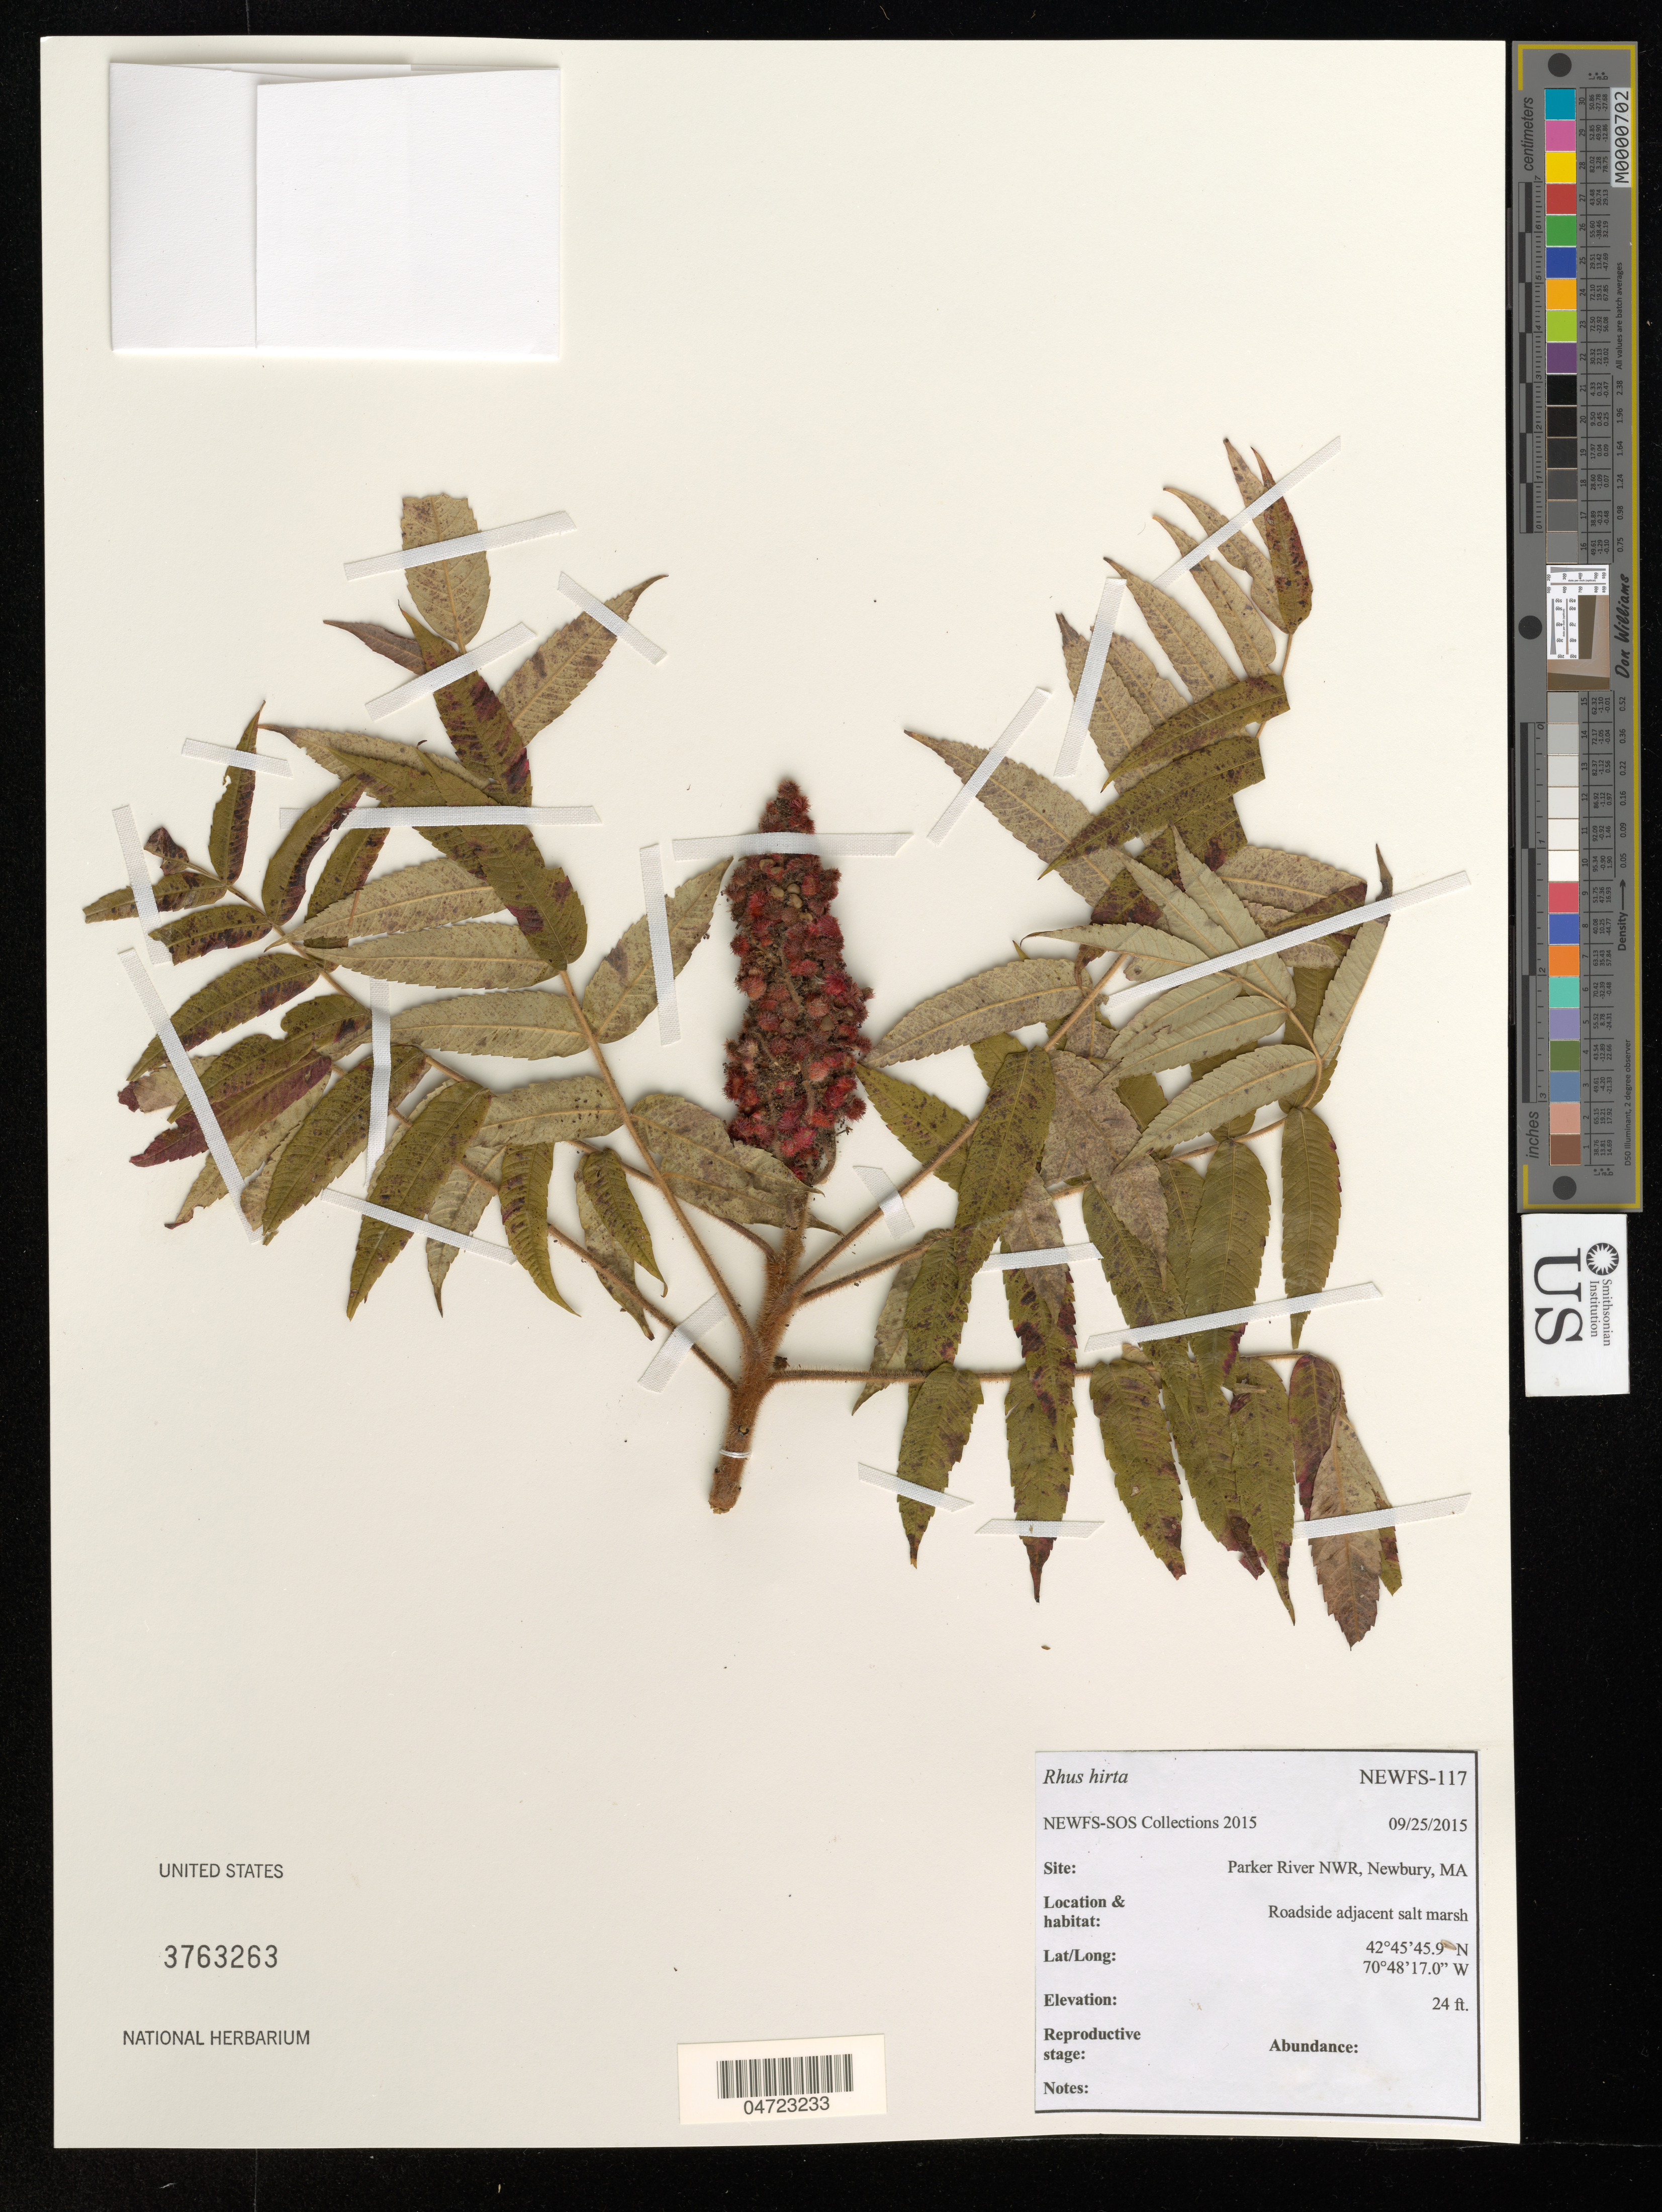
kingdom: Plantae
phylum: Tracheophyta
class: Magnoliopsida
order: Sapindales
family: Anacardiaceae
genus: Rhus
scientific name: Rhus hirta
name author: (L.) Sudw.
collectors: NEWFS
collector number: NEWFS-117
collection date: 2015-09-25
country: United States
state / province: Massachusetts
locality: Parker River NWR, Newbury.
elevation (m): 7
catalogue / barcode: US 3763263